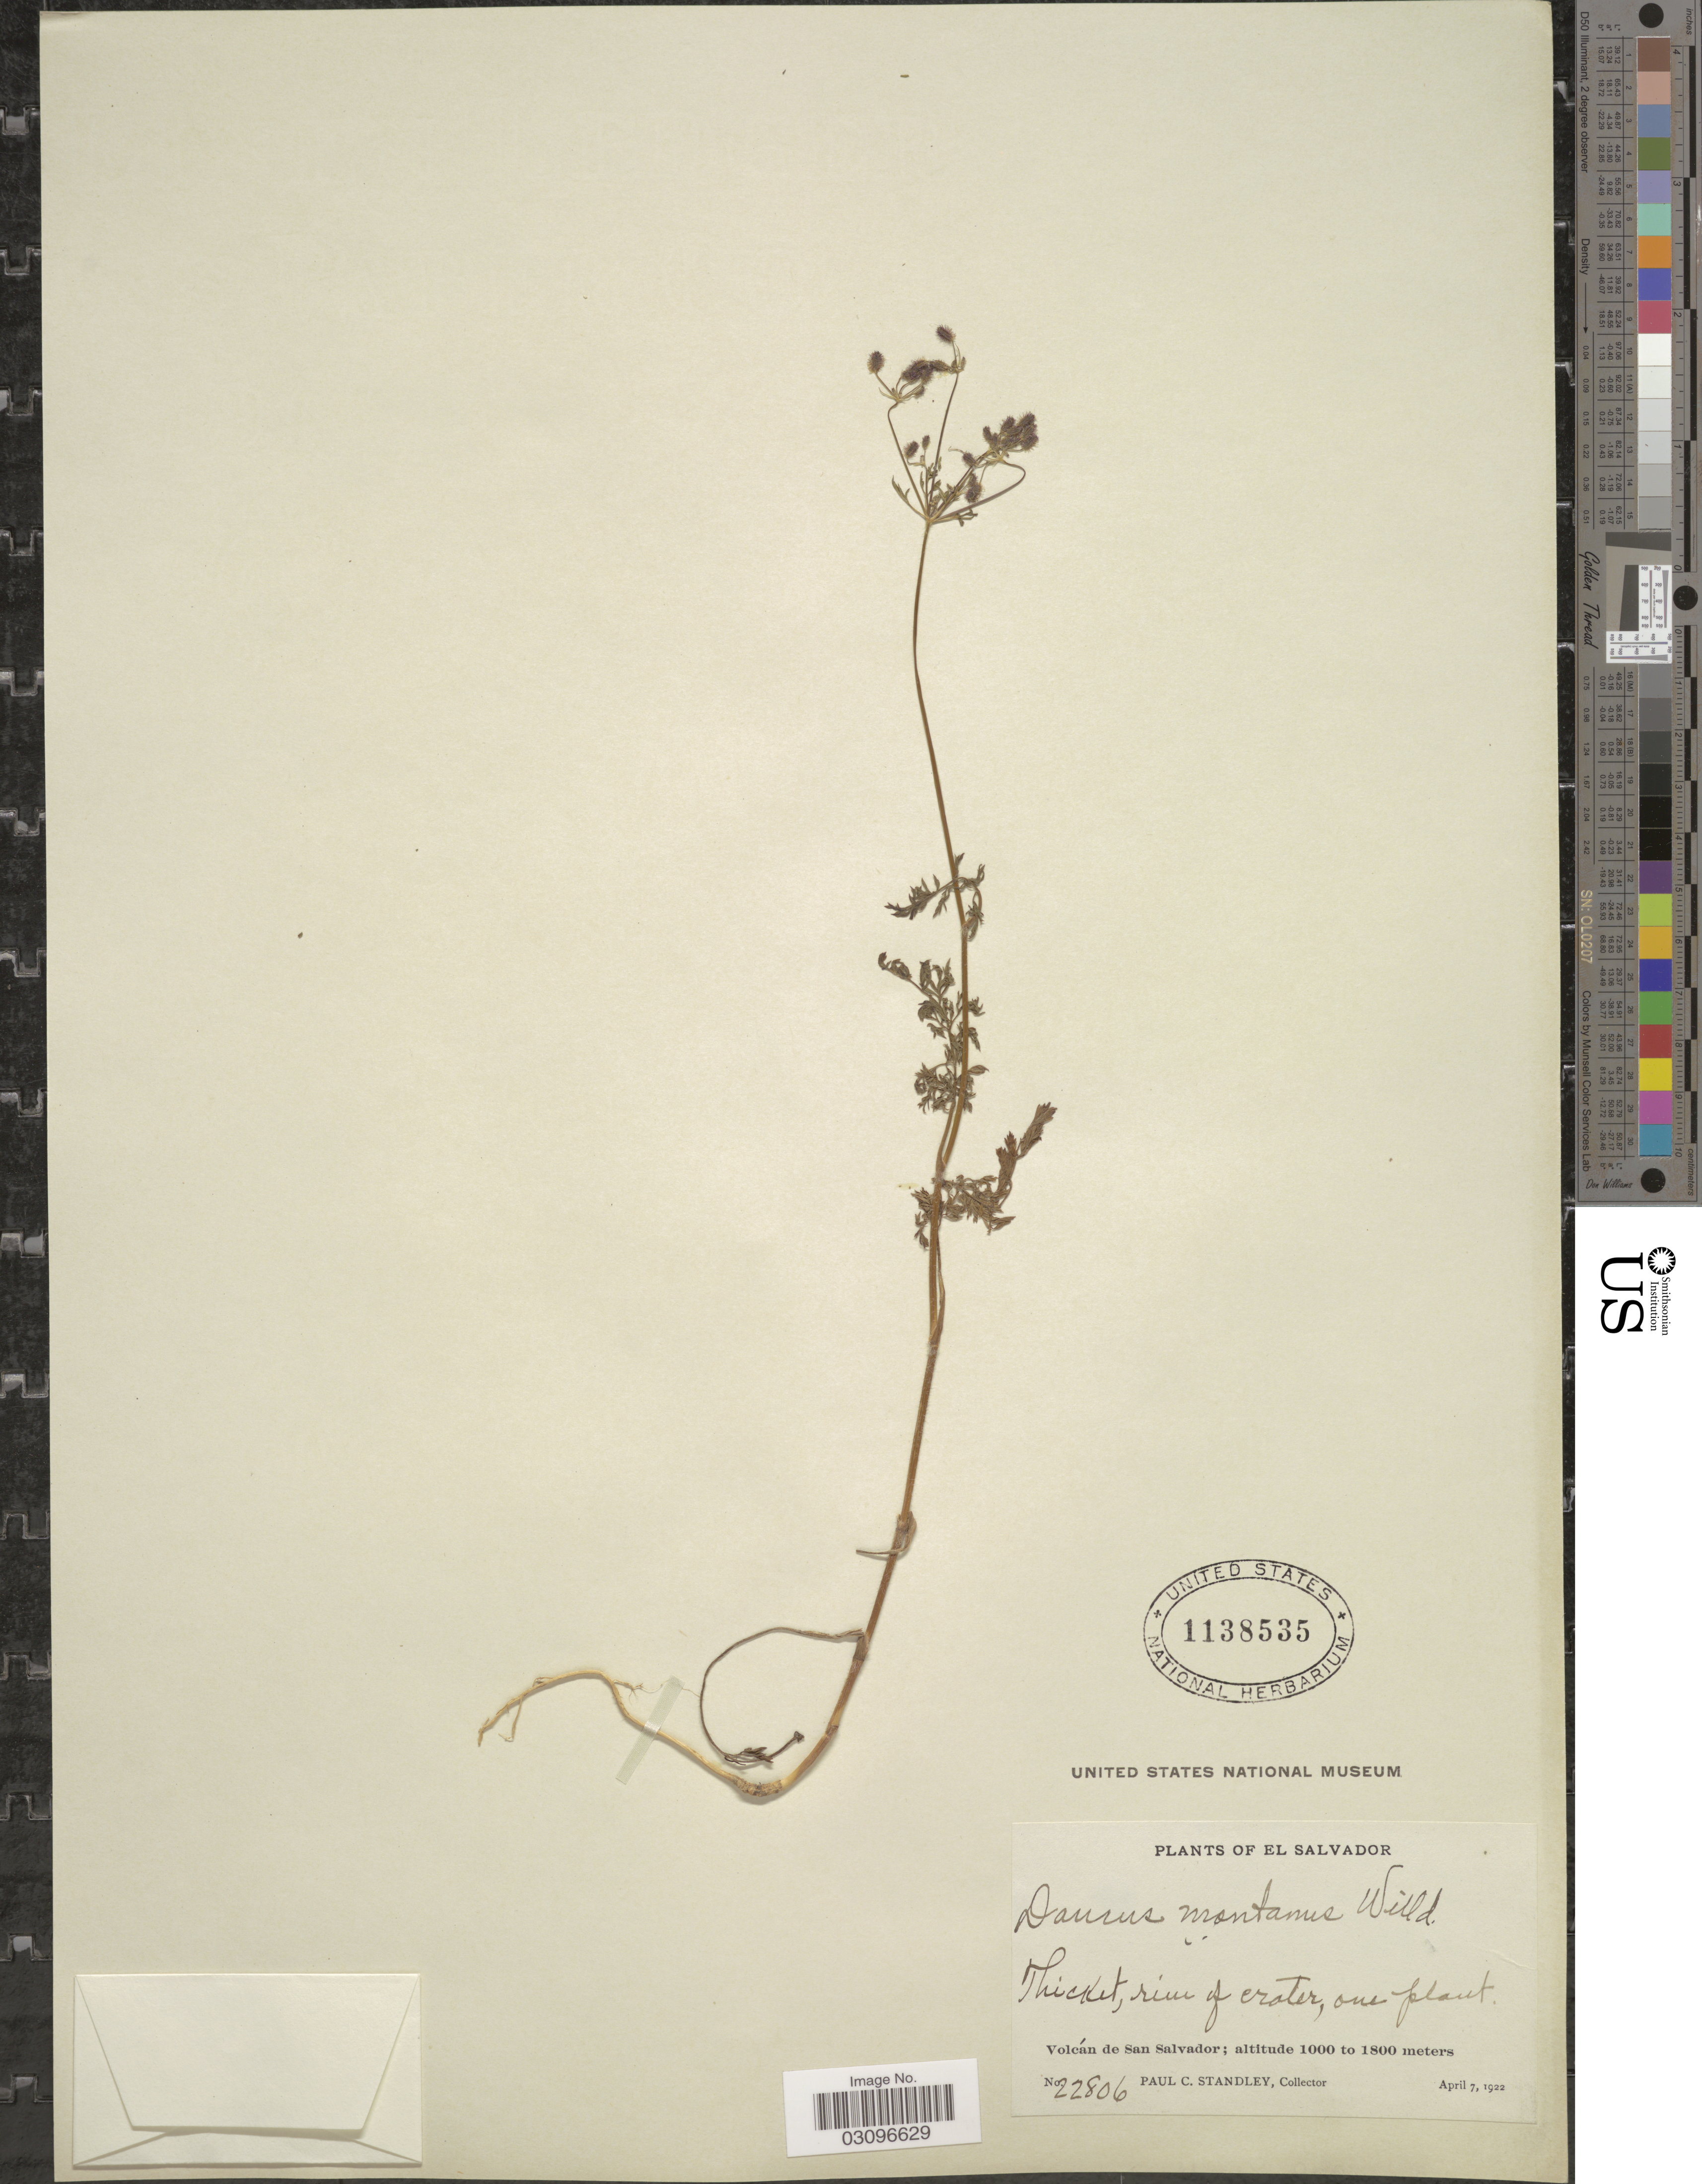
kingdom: Plantae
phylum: Tracheophyta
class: Magnoliopsida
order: Apiales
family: Apiaceae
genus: Daucus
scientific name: Daucus montanus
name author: Humb. & Bonpl. ex Spreng.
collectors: P. C. Standley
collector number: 22806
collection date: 1922-04-07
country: El Salvador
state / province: San Salvador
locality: Volcán de San Salvador.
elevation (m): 1000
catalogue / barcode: US 1138535